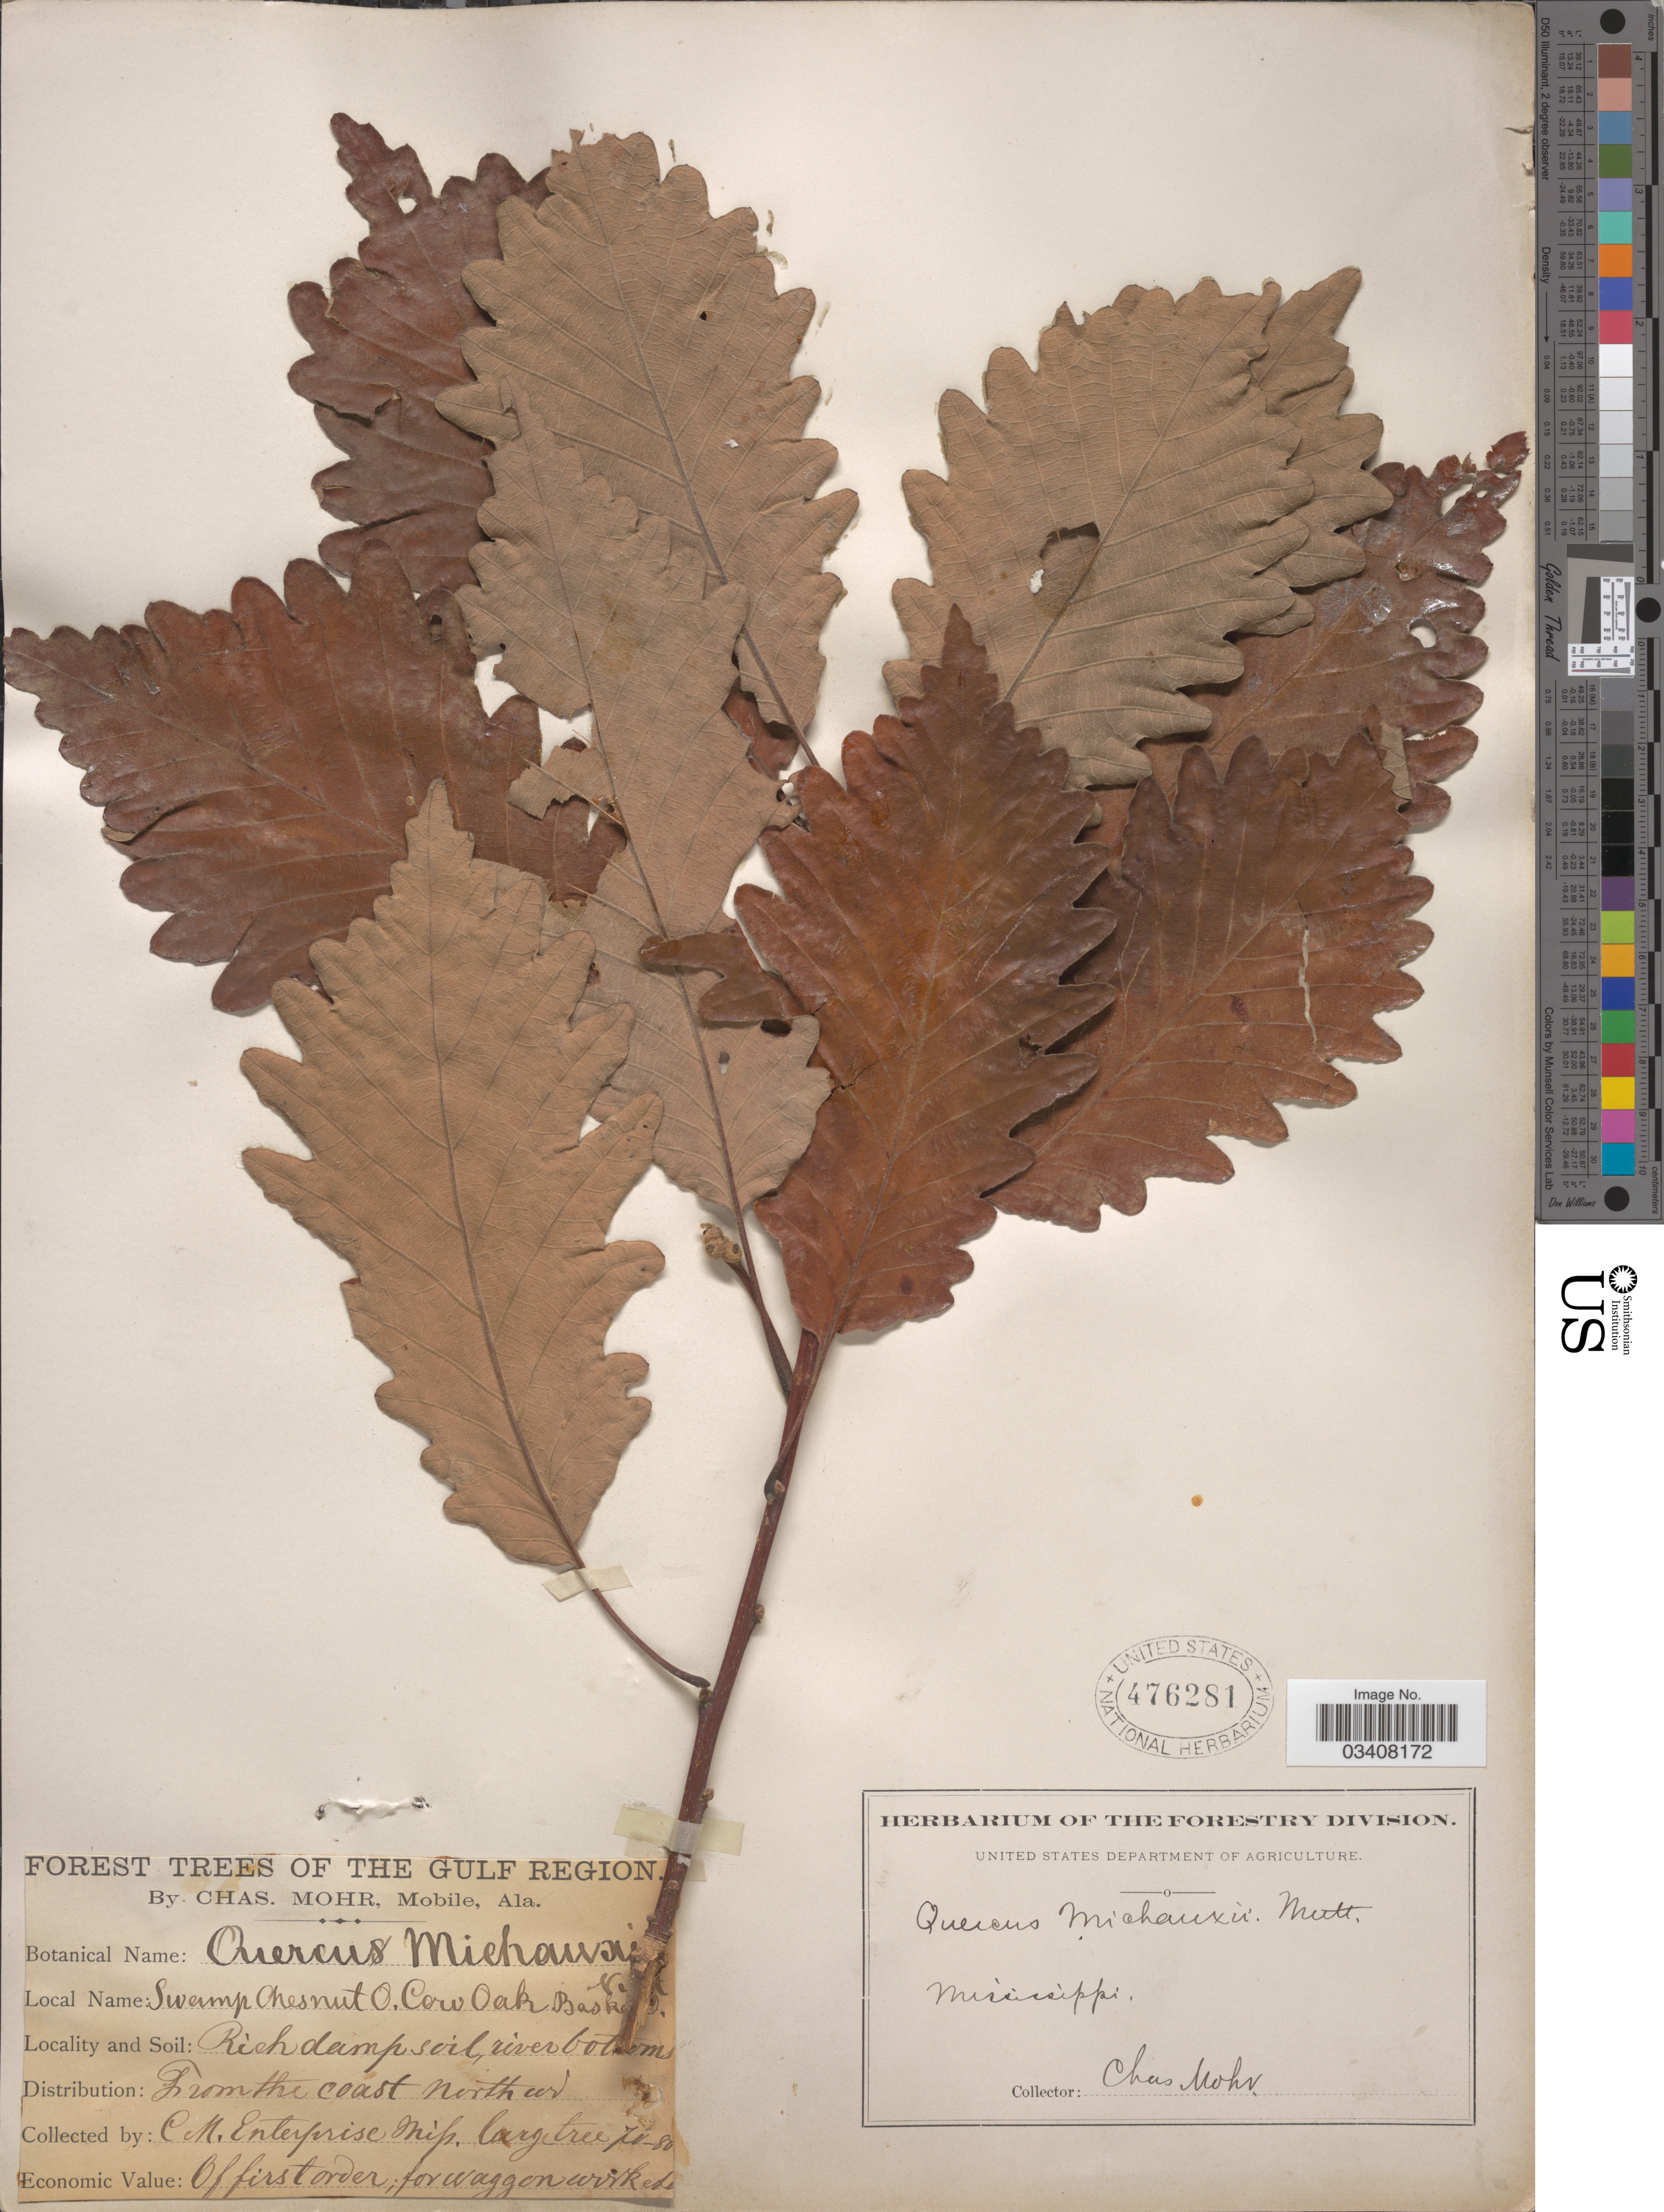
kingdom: Plantae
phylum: Tracheophyta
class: Magnoliopsida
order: Fagales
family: Fagaceae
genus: Quercus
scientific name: Quercus prinus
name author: L.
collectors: Mohr, C. T. (herbarium)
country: United States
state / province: Mississippi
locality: Gulf Region. Enterprise.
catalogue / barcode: US 476281